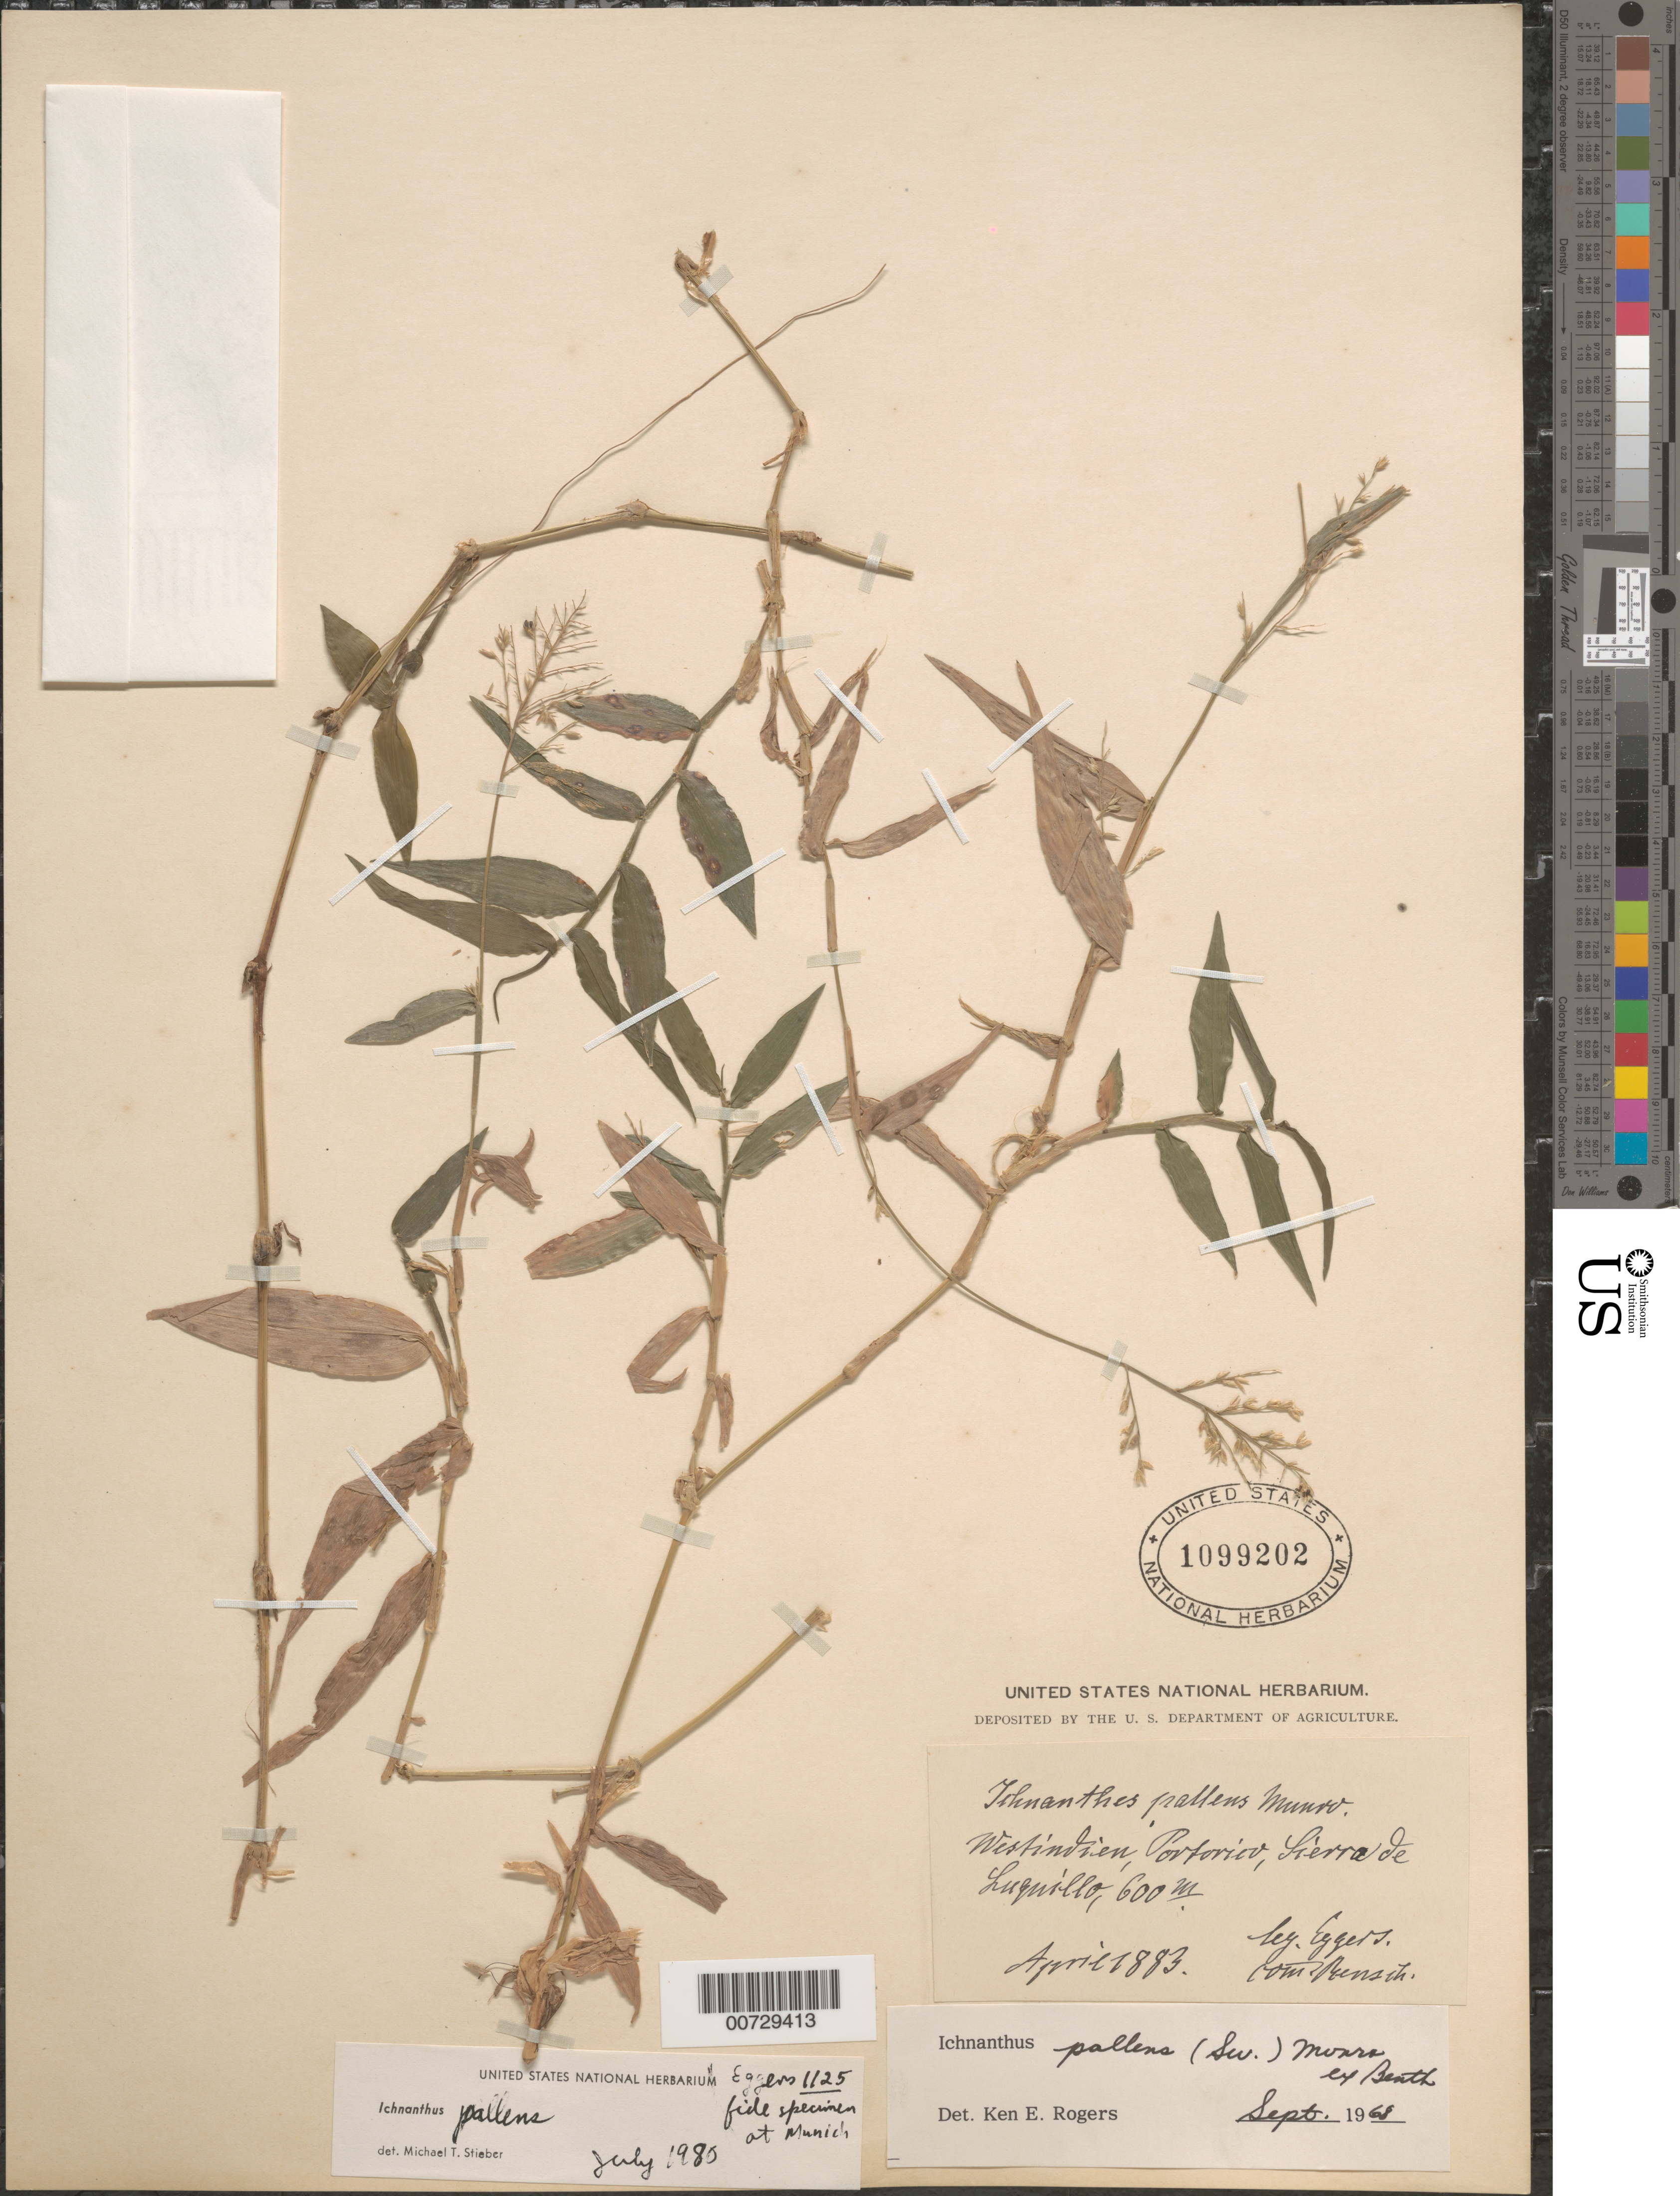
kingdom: Plantae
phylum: Tracheophyta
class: Liliopsida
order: Poales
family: Poaceae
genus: Ichnanthus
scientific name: Ichnanthus pallens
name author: (Sw.) Munro ex Benth.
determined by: Stieber, M. T.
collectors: H. F. A. von Eggers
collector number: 1125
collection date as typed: Apr 1883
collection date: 1883-04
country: Puerto Rico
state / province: Luquillo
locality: Sierra de Luquillo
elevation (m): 600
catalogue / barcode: US 1099202